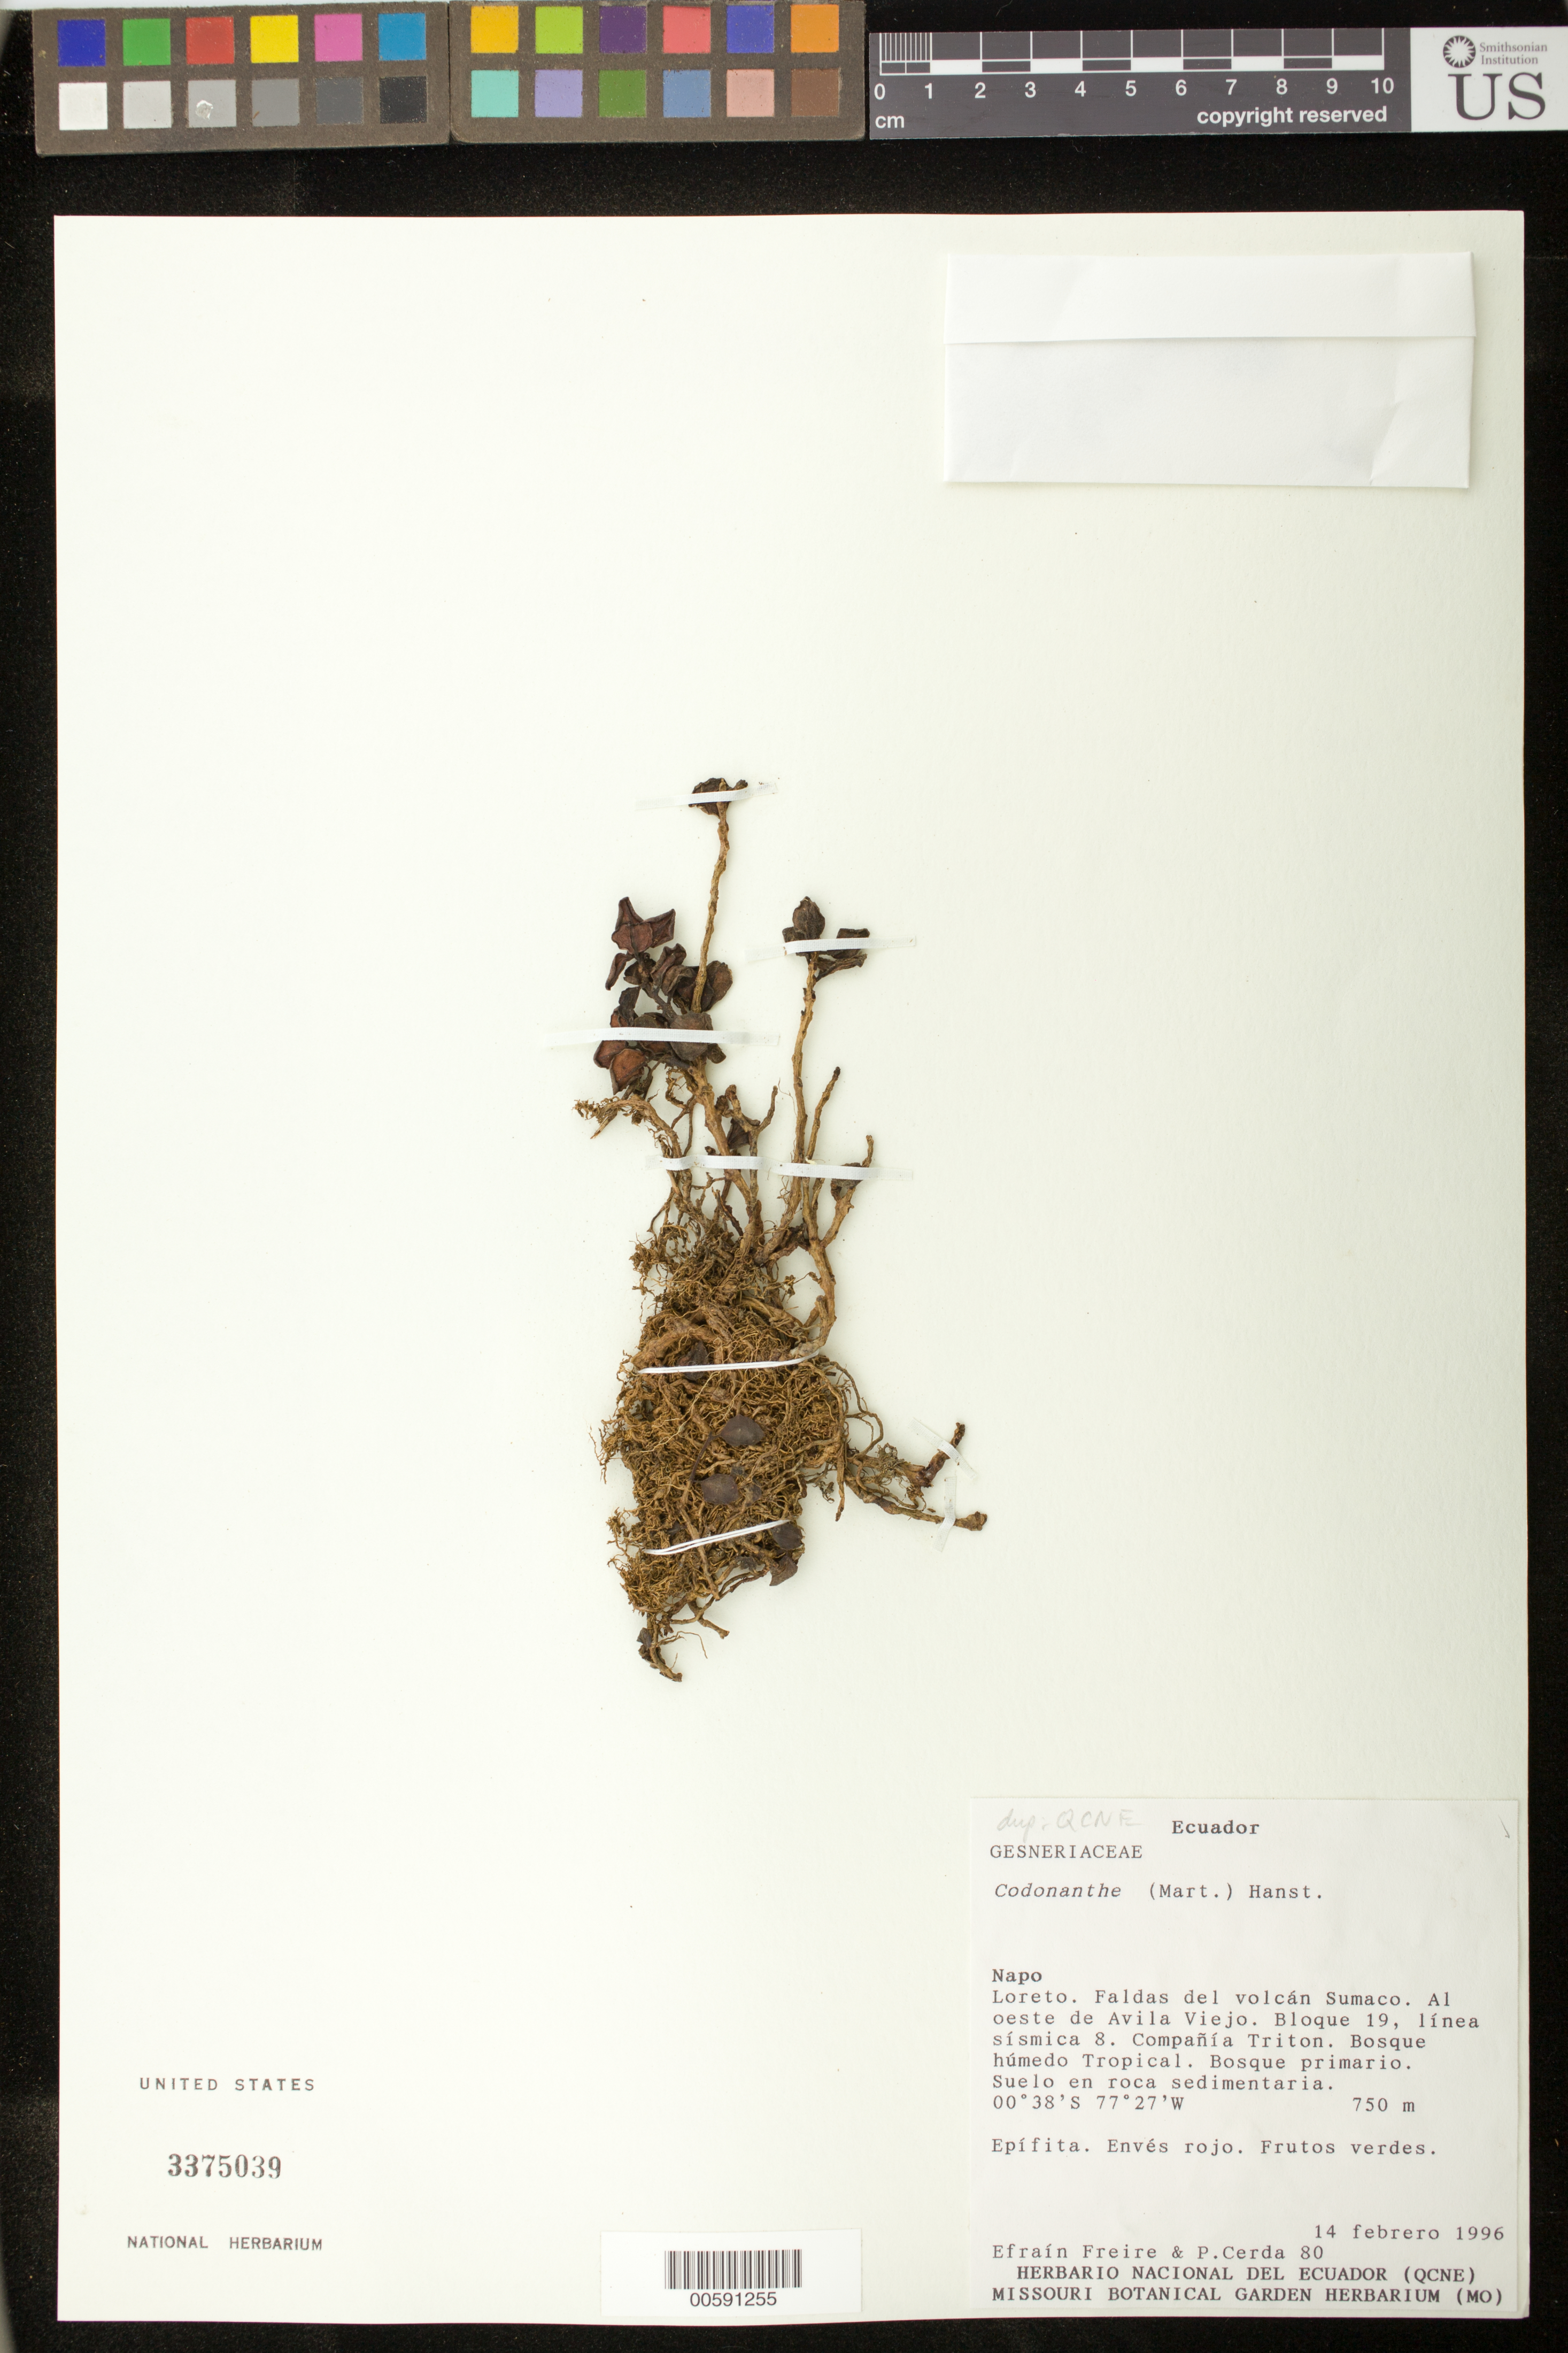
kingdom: Plantae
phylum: Tracheophyta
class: Magnoliopsida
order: Lamiales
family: Gesneriaceae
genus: Codonanthe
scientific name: Codonanthe sp.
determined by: Skog, Laurence E.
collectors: E. Freire & P. Cerda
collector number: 80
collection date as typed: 14 Feb 1996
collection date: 1996-02-14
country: Ecuador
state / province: Napo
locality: Loreto. Faldas del volcán Sumaco, al oeste de Avila viejo, Bloque 19, línea sísmica 8, Compañía Triton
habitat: Bosque húmedo tropical; bosque primario, suelo en roca sedimentaria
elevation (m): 750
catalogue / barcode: US 3375039